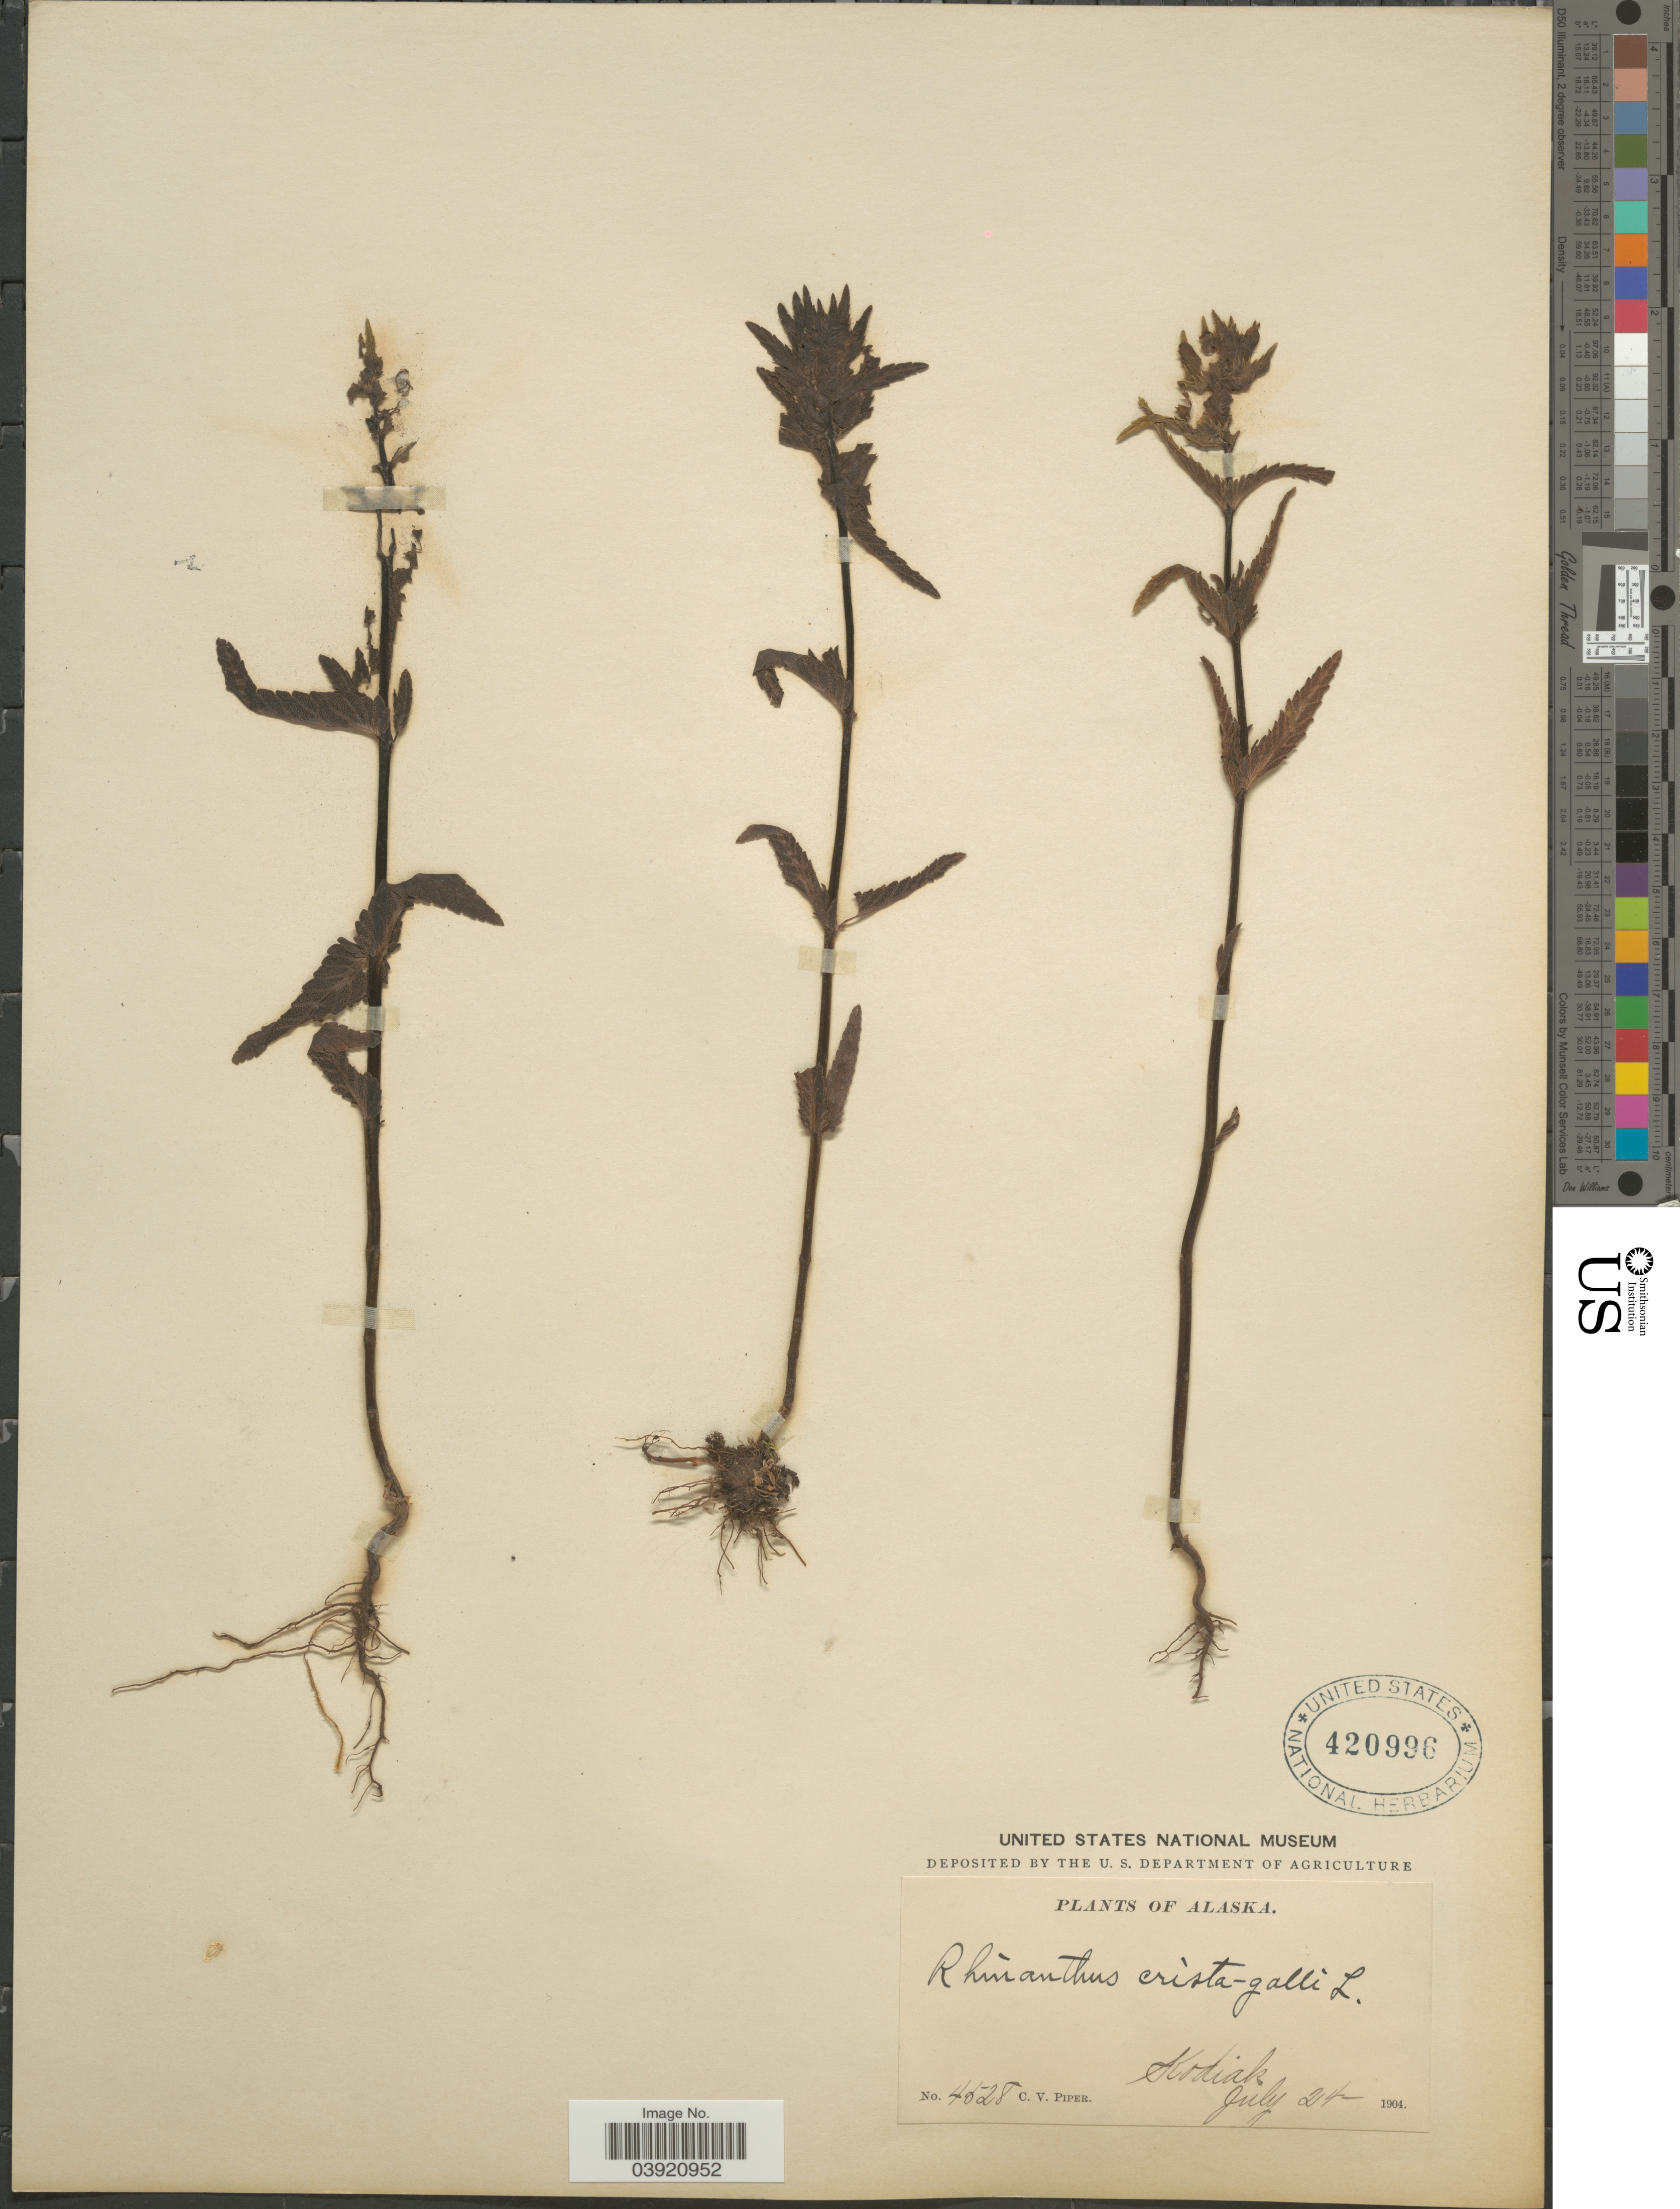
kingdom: Plantae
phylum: Tracheophyta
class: Magnoliopsida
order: Lamiales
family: Orobanchaceae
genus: Rhinanthus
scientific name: Rhinanthus major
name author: L.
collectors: C. V. Piper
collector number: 4528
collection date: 1904-07-24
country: United States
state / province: Alaska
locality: Kodiak.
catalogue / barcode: US 420996